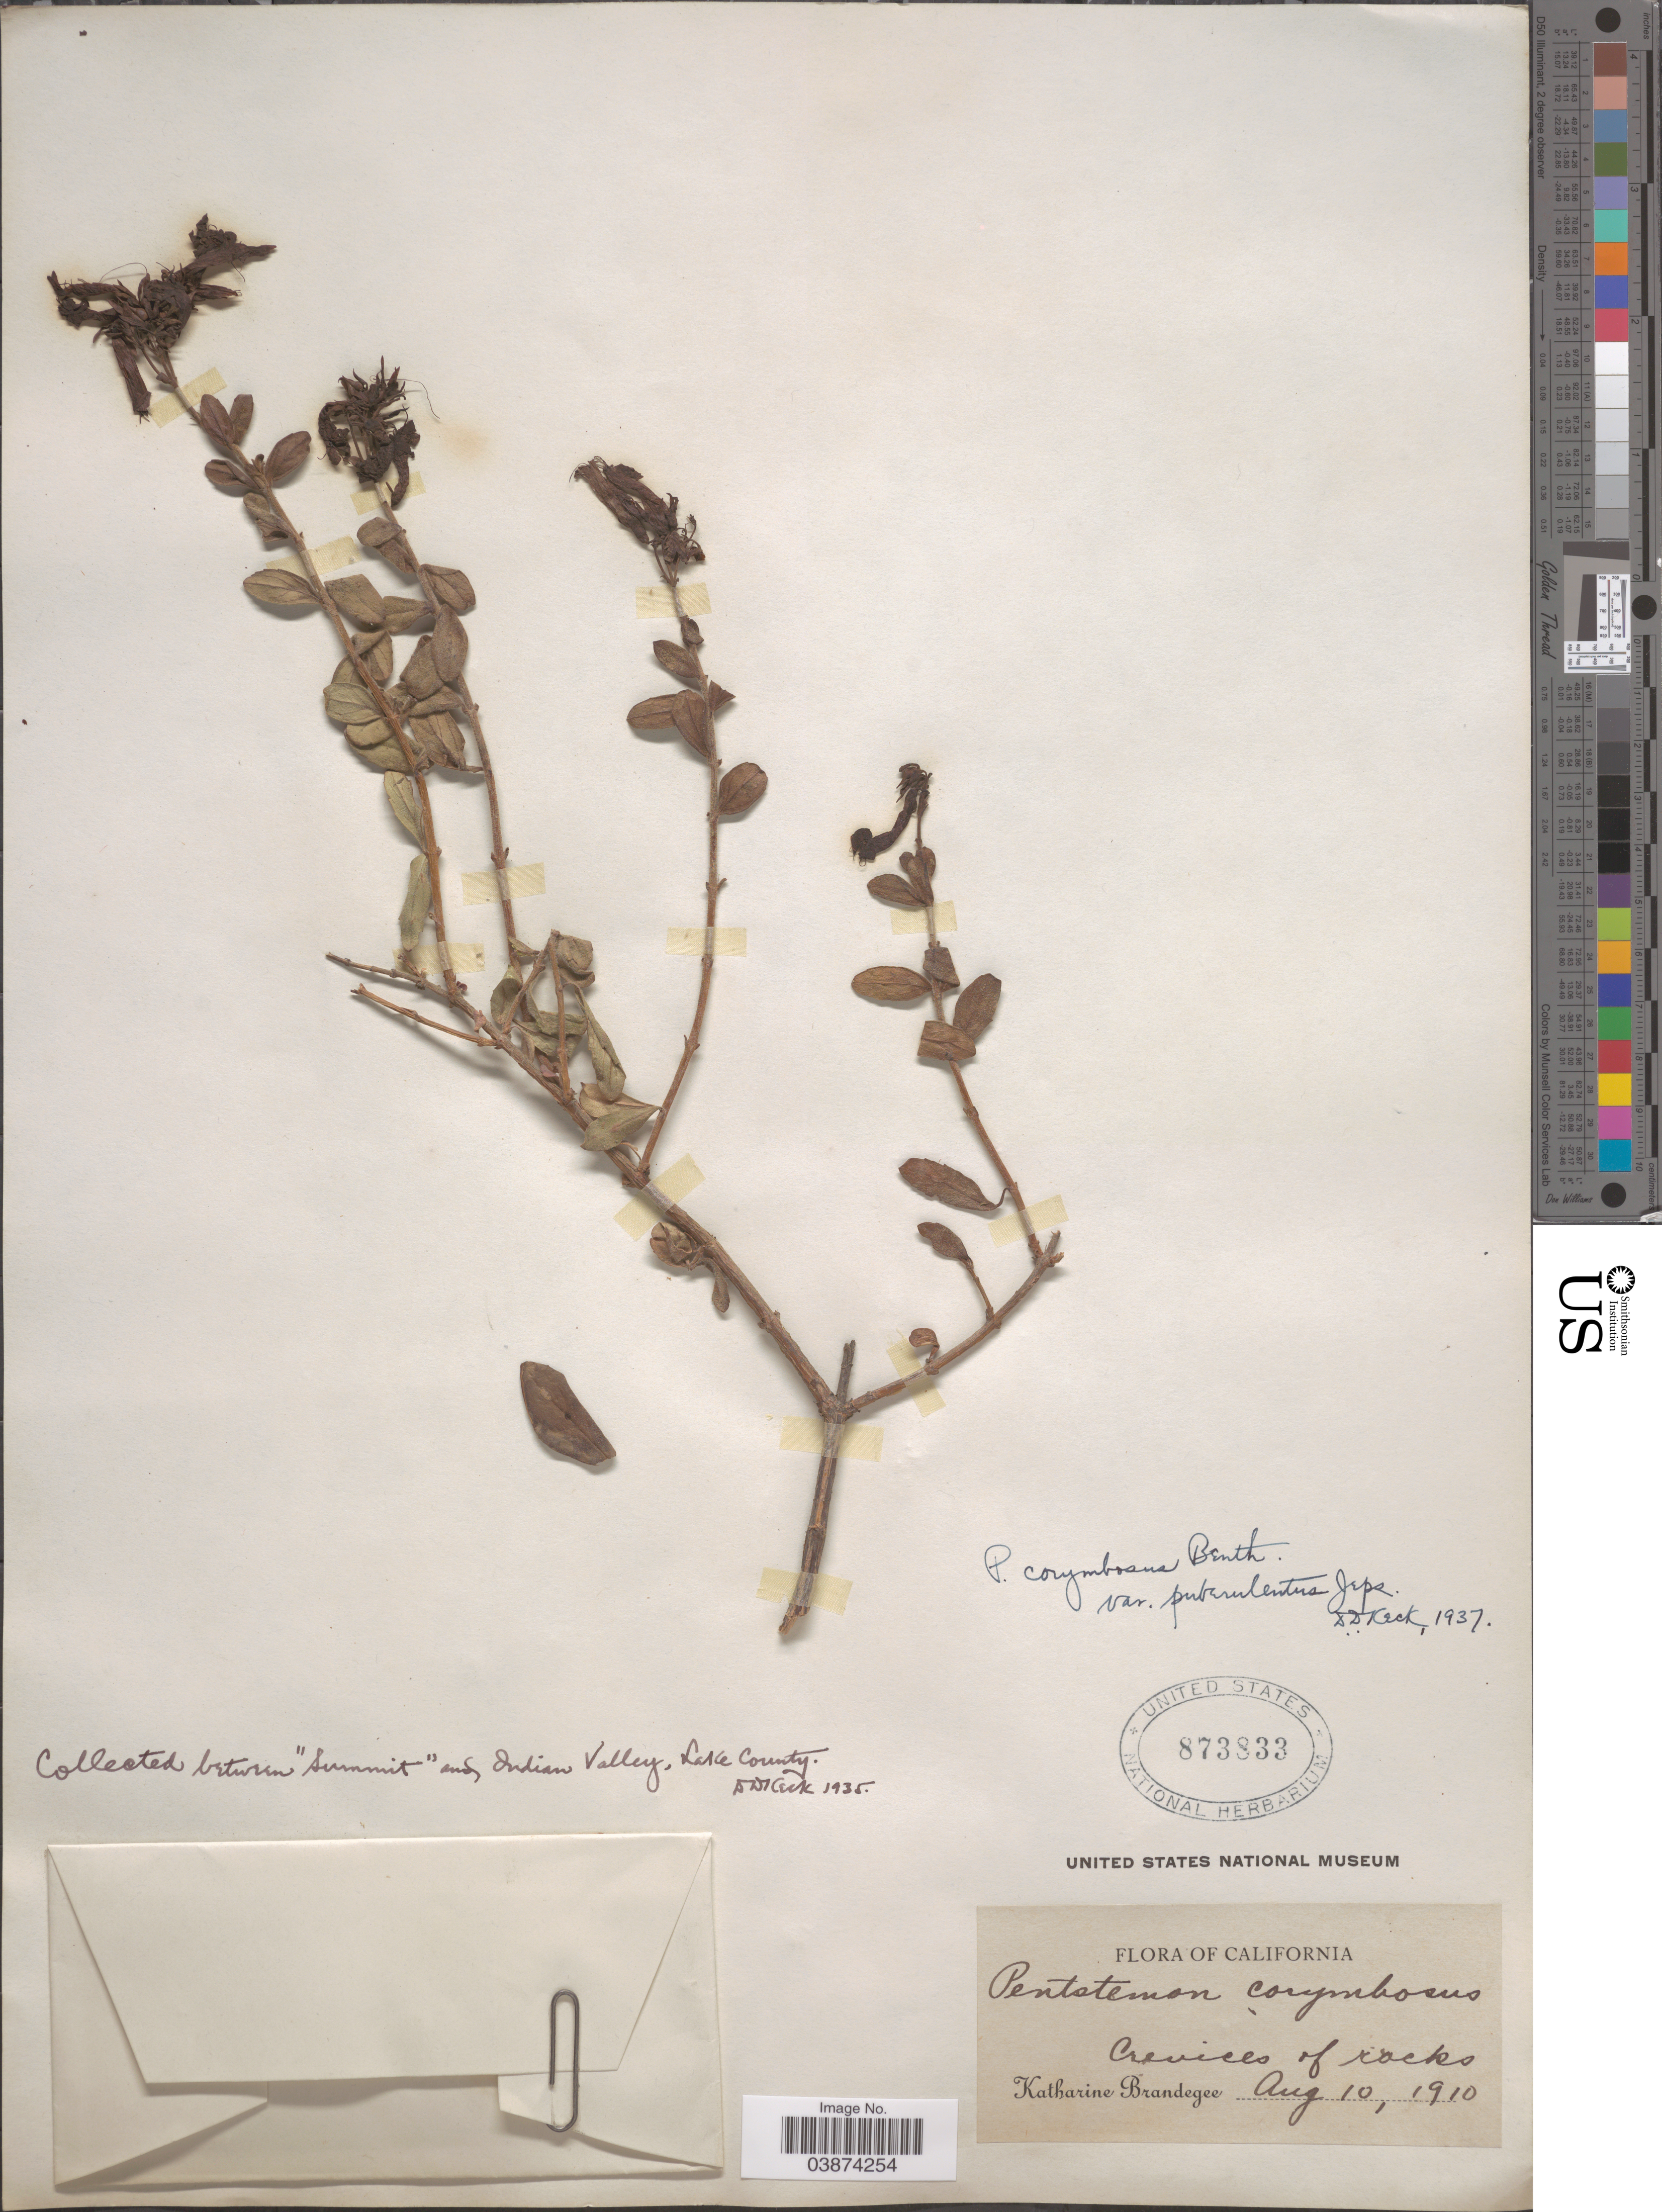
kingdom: Plantae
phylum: Tracheophyta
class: Magnoliopsida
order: Lamiales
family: Plantaginaceae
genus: Penstemon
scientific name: Penstemon corymbosus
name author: Benth.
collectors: M. K. Brandegee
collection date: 1910-08-10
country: United States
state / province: California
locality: Crevices of rocks.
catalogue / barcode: US 873833